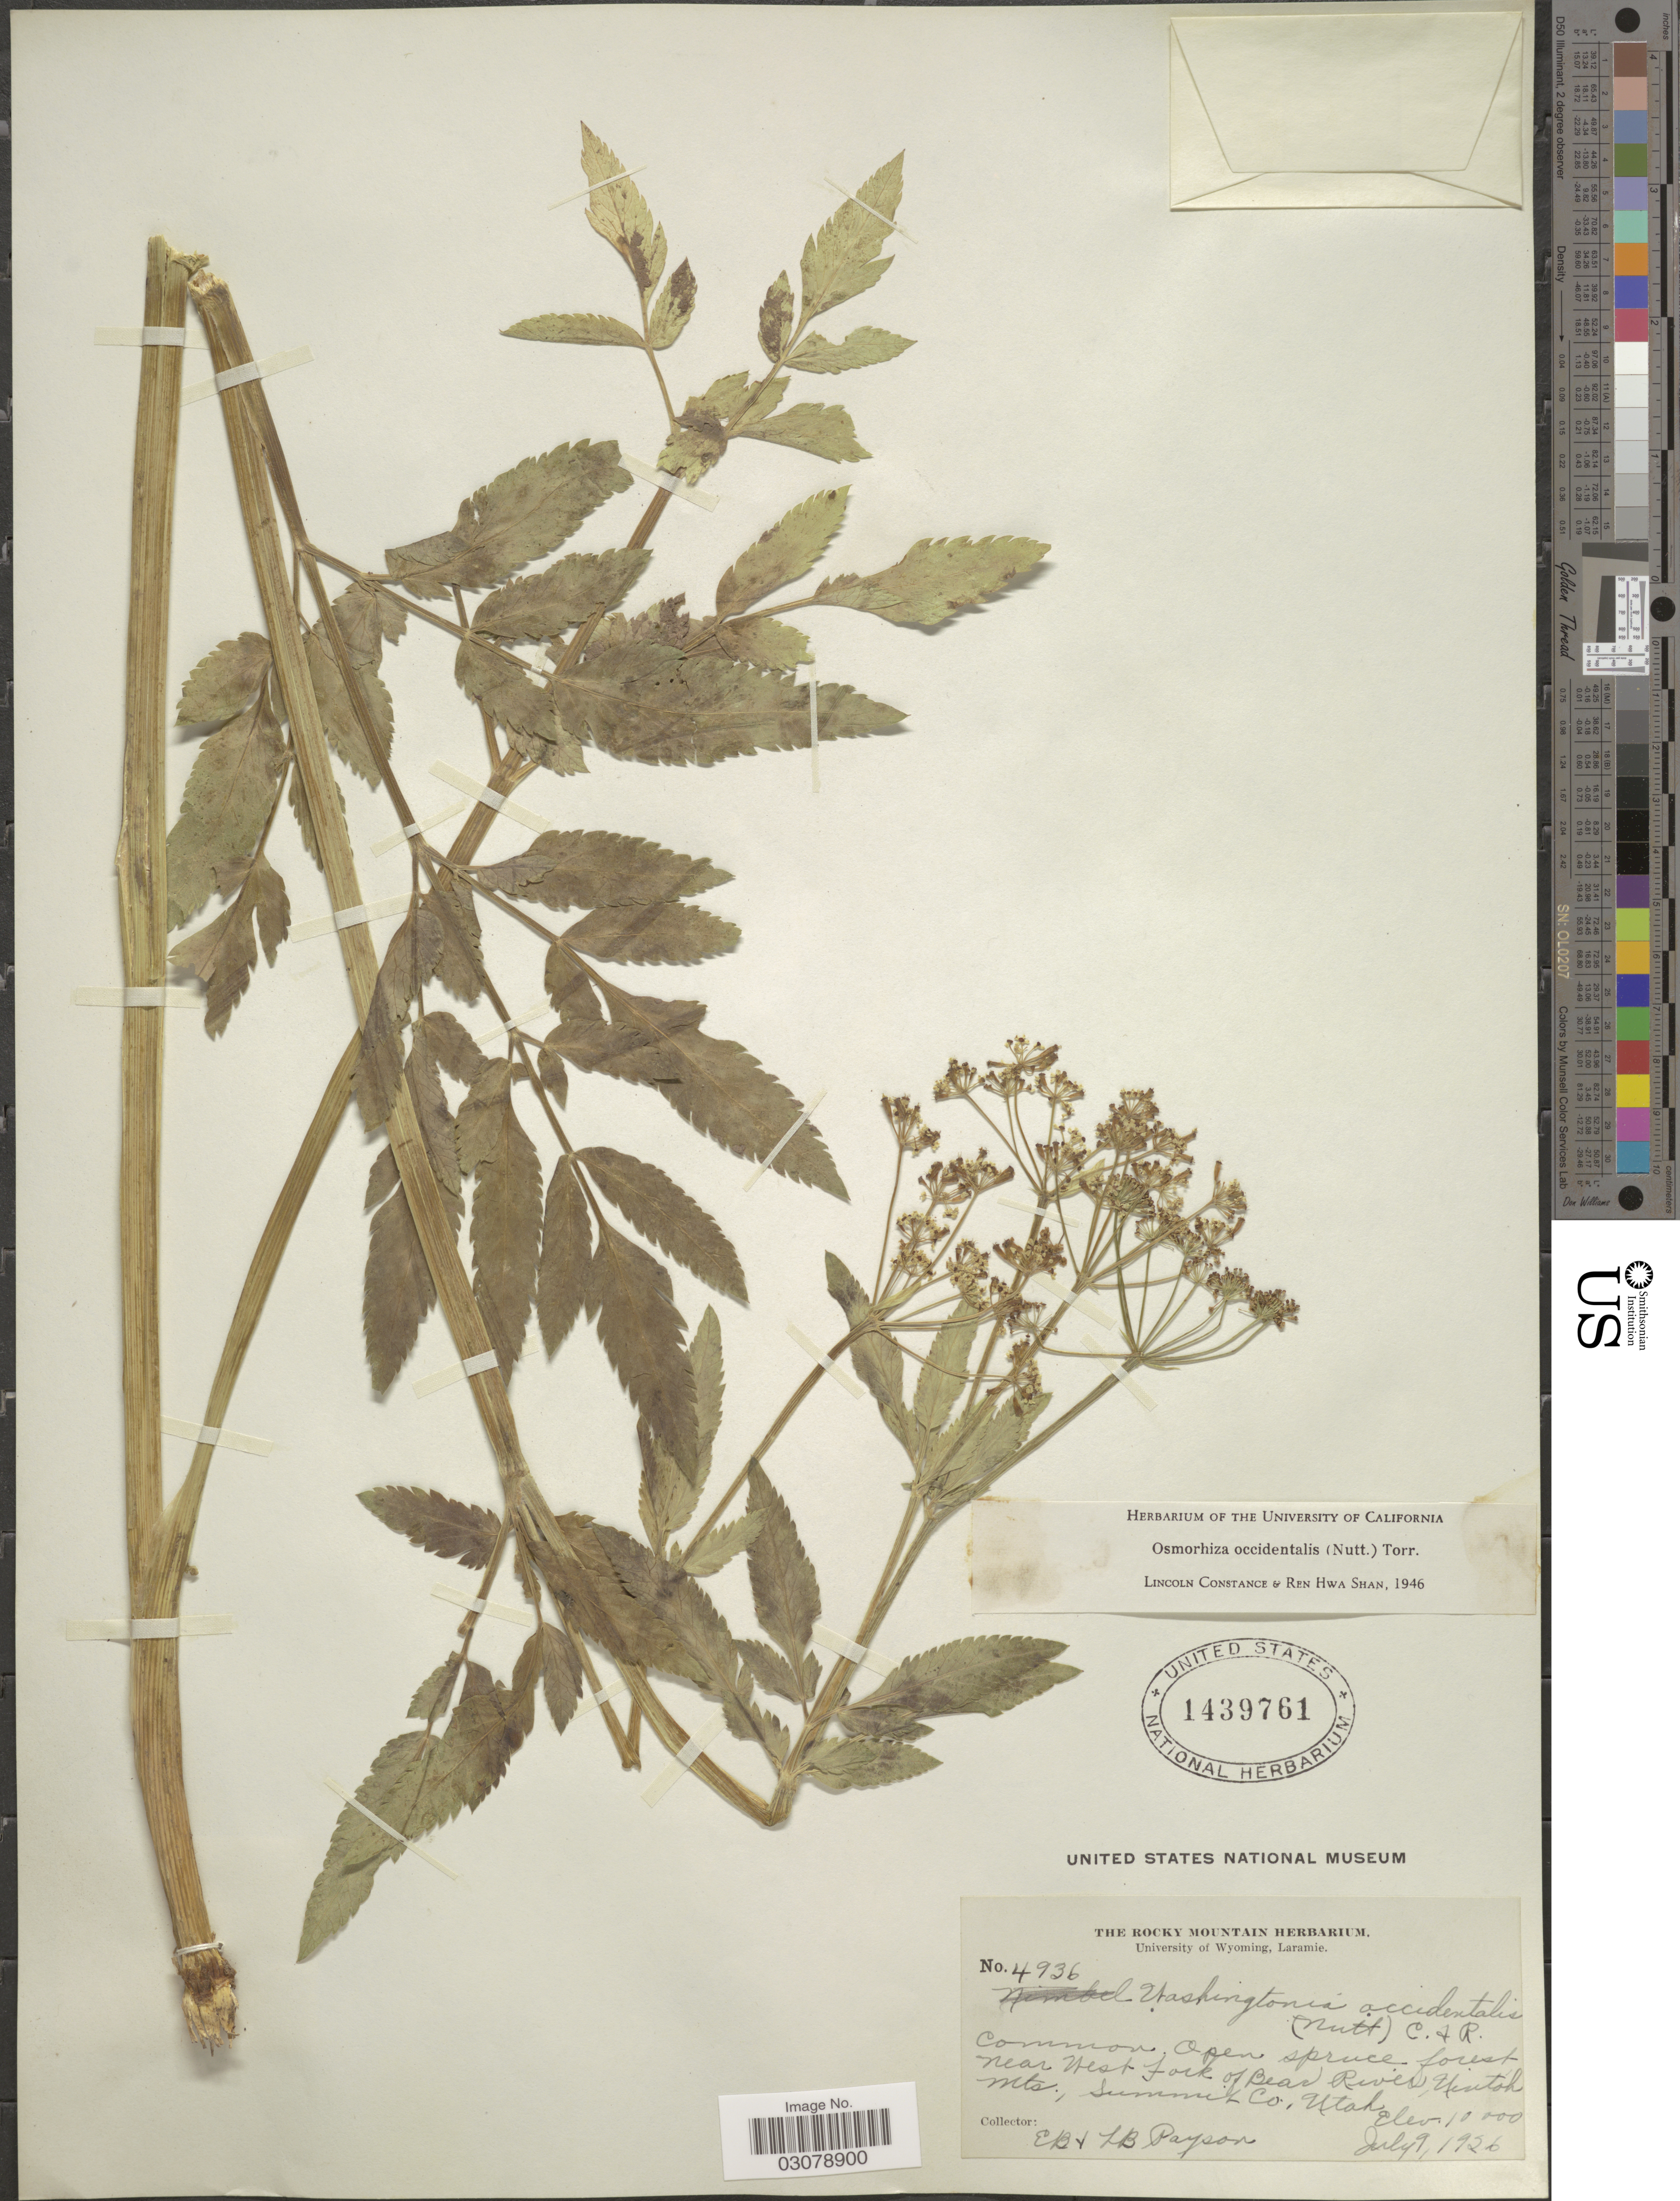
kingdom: Plantae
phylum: Tracheophyta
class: Magnoliopsida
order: Apiales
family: Apiaceae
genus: Osmorhiza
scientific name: Osmorhiza occidentalis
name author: (Nutt.) Torr.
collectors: E. B. Payson & L. Payson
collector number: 4936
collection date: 1926-07-09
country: United States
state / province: Utah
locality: Common open spruce forest near West Fork of Bear River, Uintah Mts., Summit Co., Utah.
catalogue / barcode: US 1439761